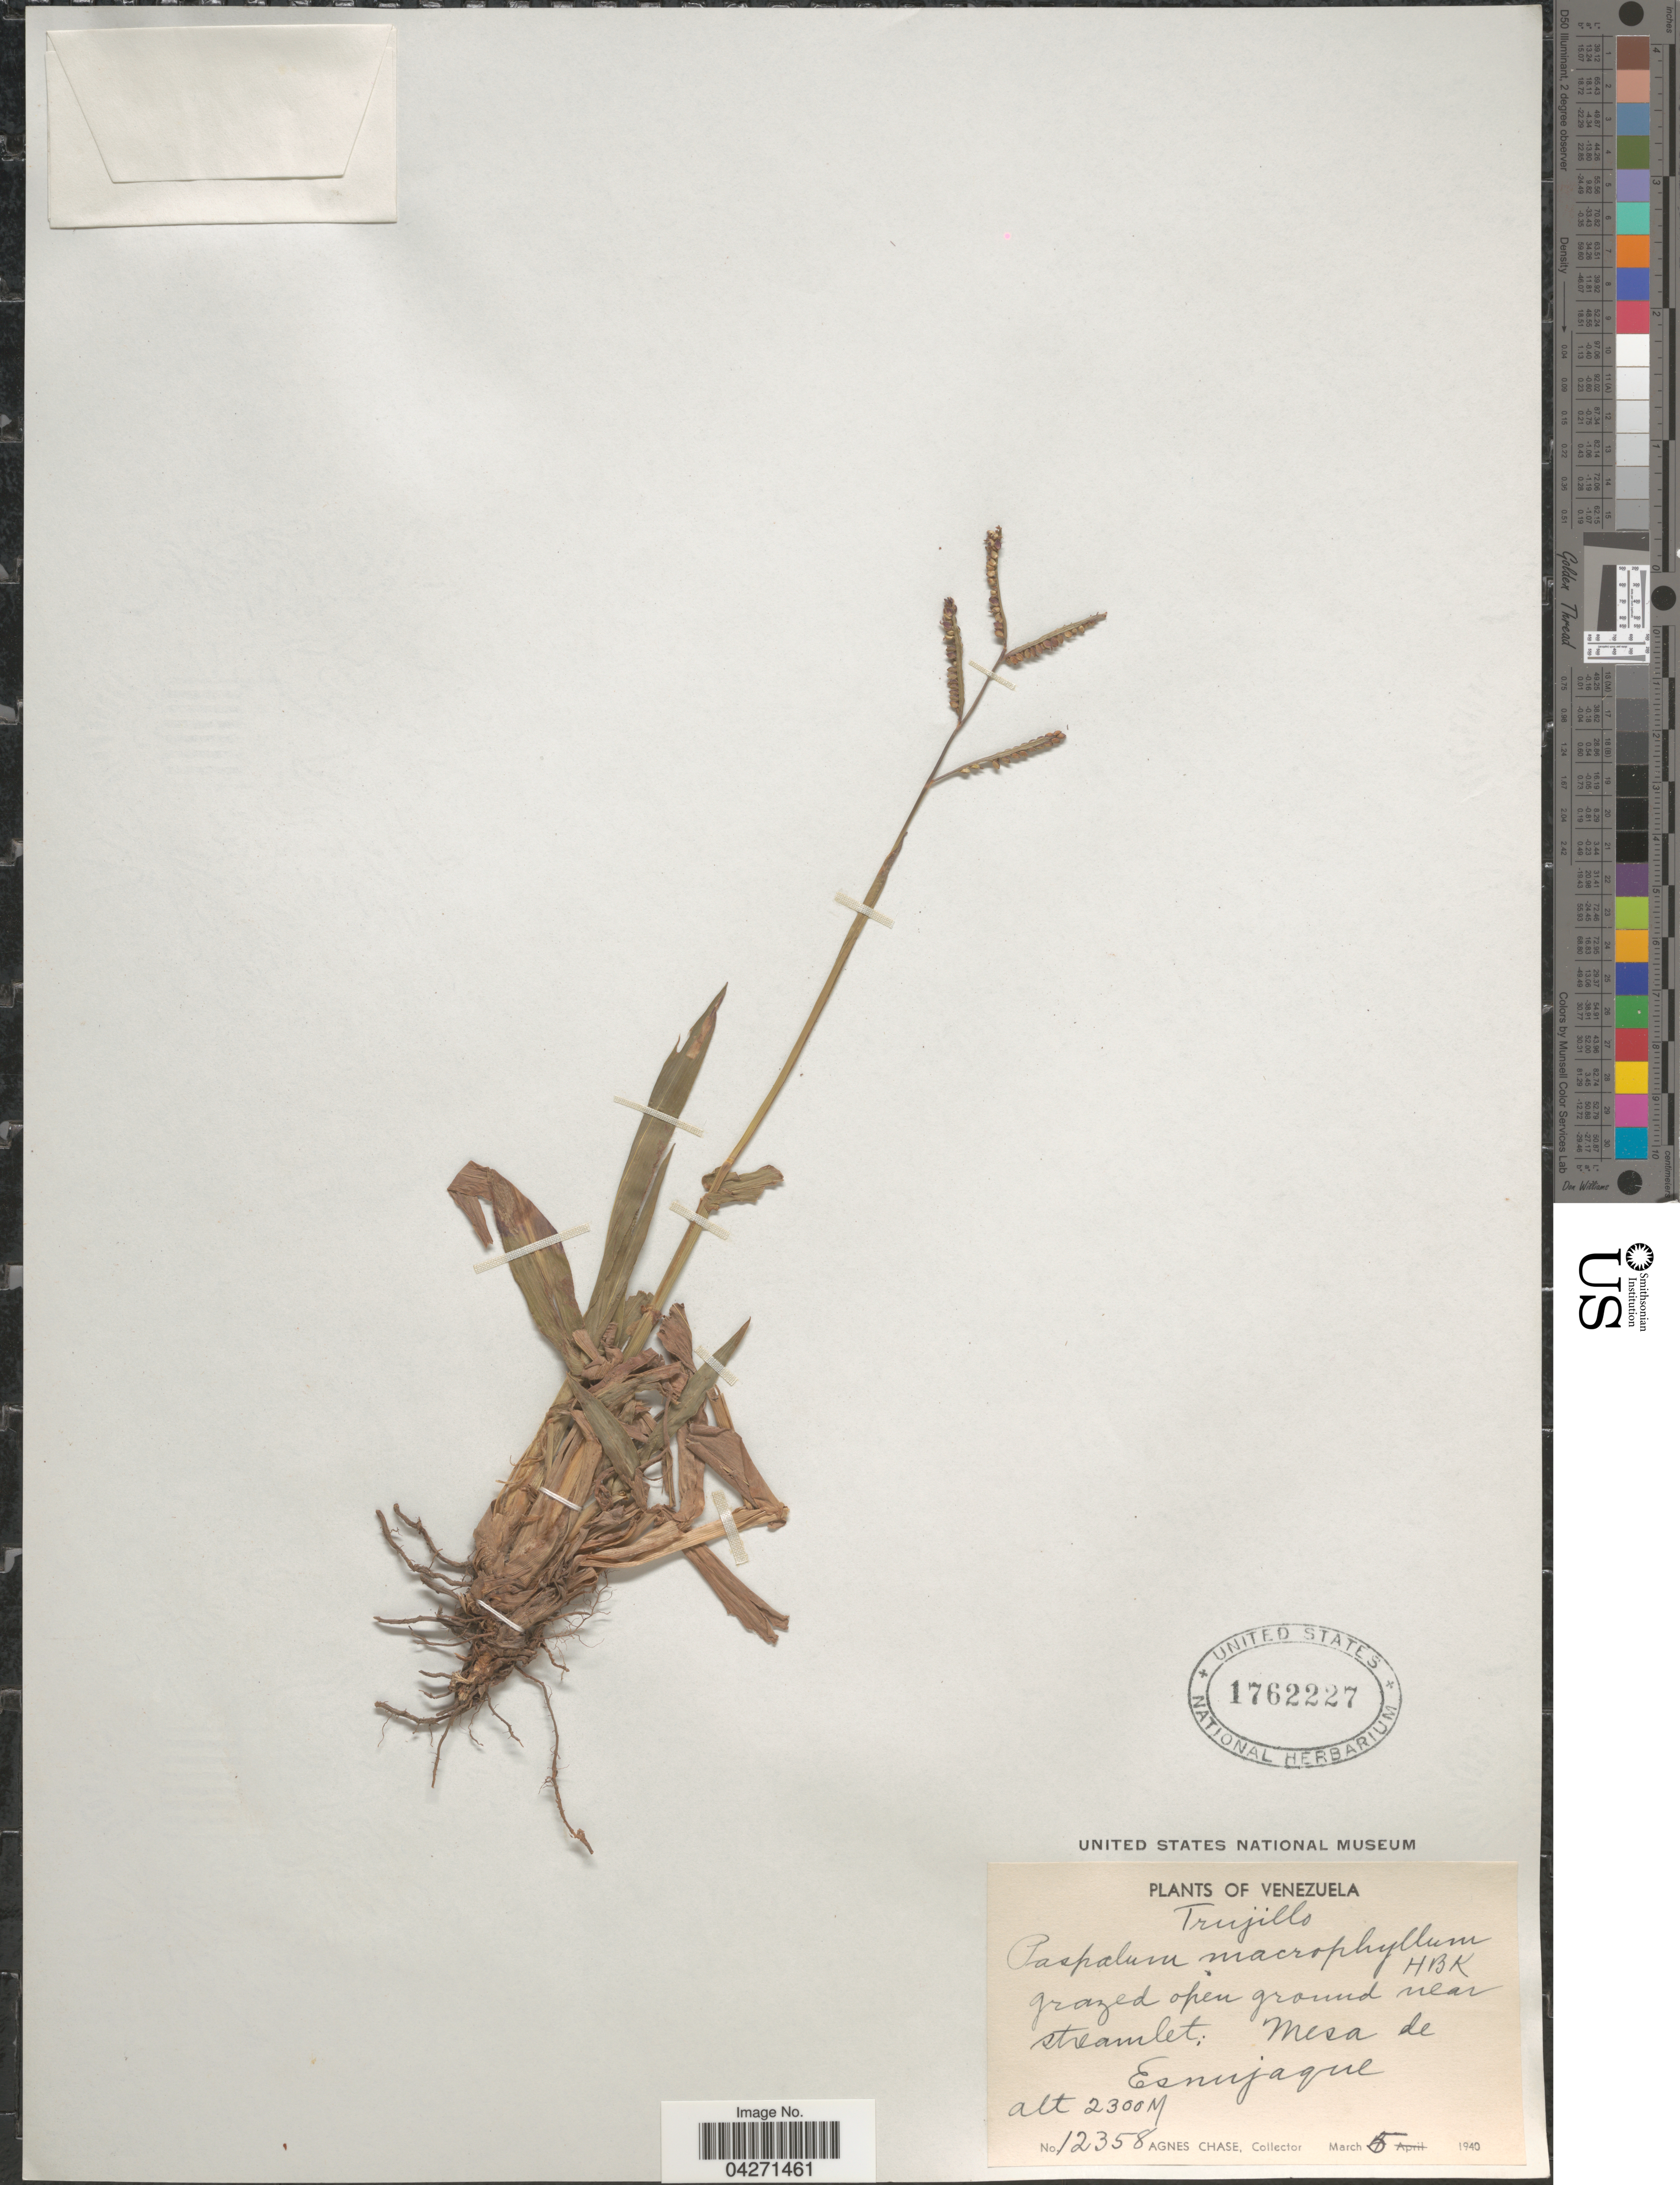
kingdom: Plantae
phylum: Tracheophyta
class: Liliopsida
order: Poales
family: Poaceae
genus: Paspalum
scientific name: Paspalum macrophyllum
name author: Kunth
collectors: A. Chase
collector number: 12358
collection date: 1940-03-05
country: Venezuela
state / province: Trujillo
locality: Mesa de Esnujaque.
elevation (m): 2300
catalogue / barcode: US 1762227